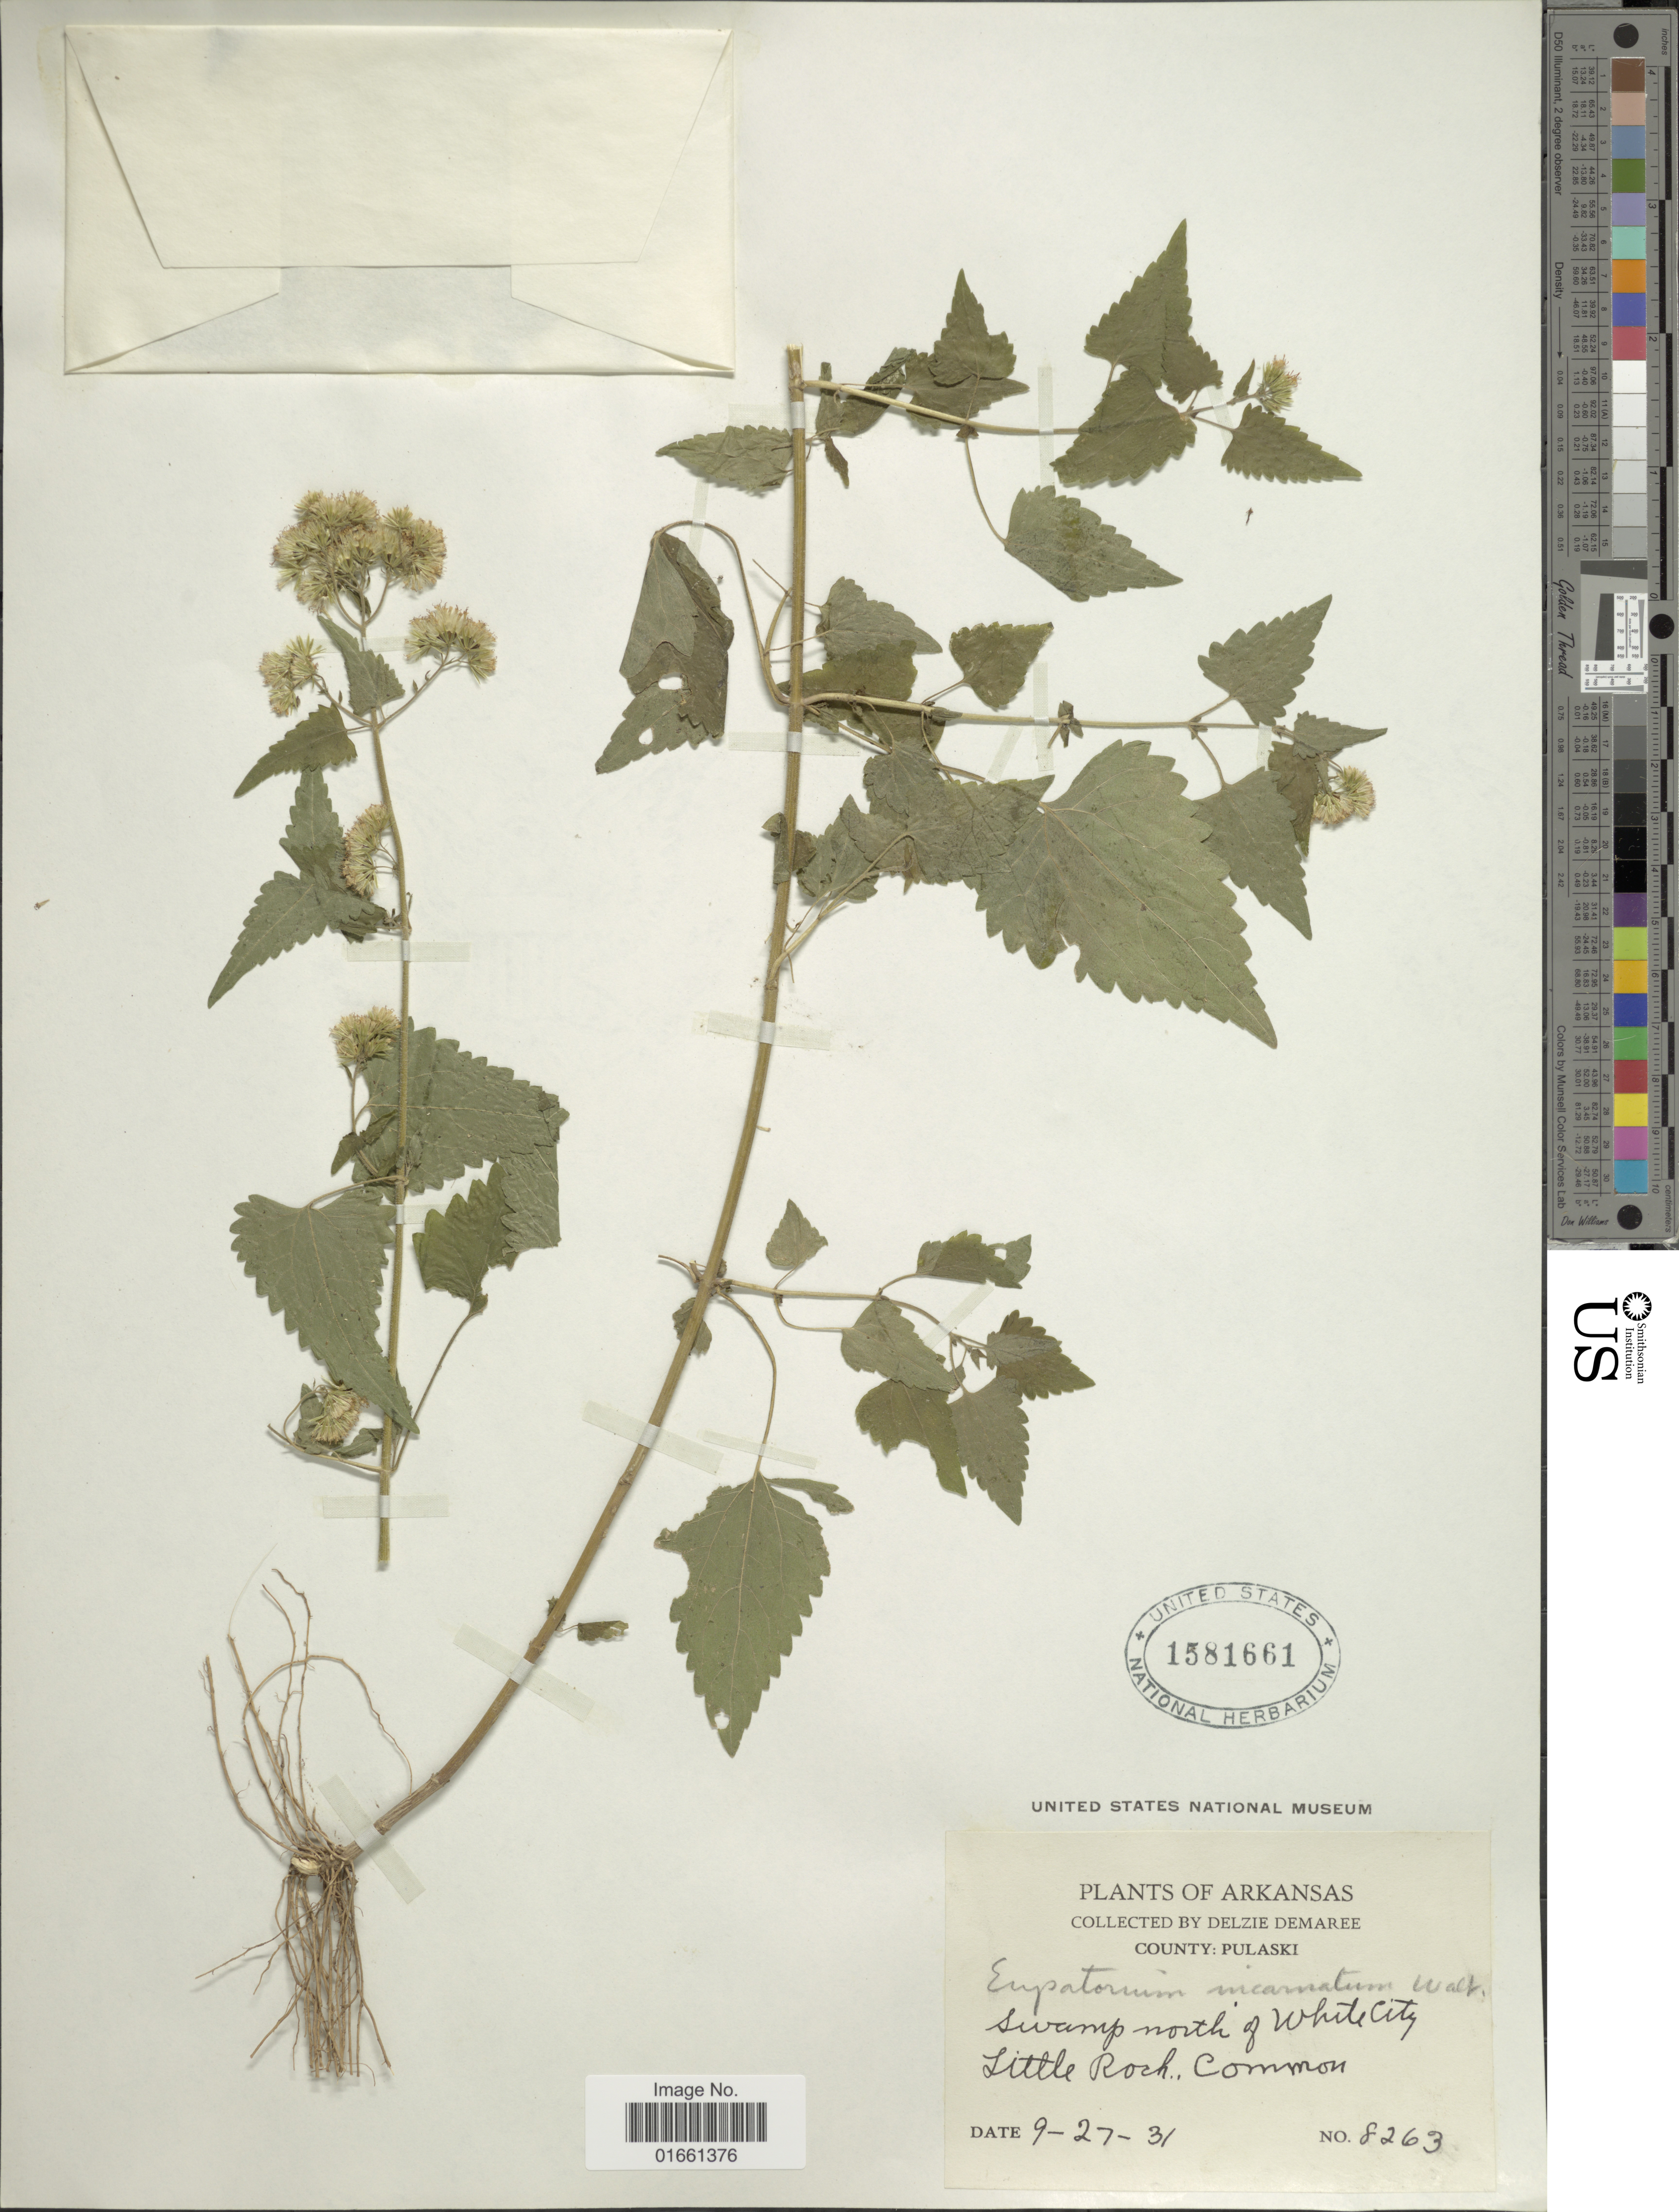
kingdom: Plantae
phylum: Tracheophyta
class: Magnoliopsida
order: Asterales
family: Asteraceae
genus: Fleischmannia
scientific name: Fleischmannia incarnata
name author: (Walter) R.M. King & H. Rob.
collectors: D. Demaree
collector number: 8263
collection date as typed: Transcribed d/m/y: 27/9/31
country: United States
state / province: Arkansas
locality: County: Pulaski, swamp north of White city, Little Rock.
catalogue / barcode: US 1581661